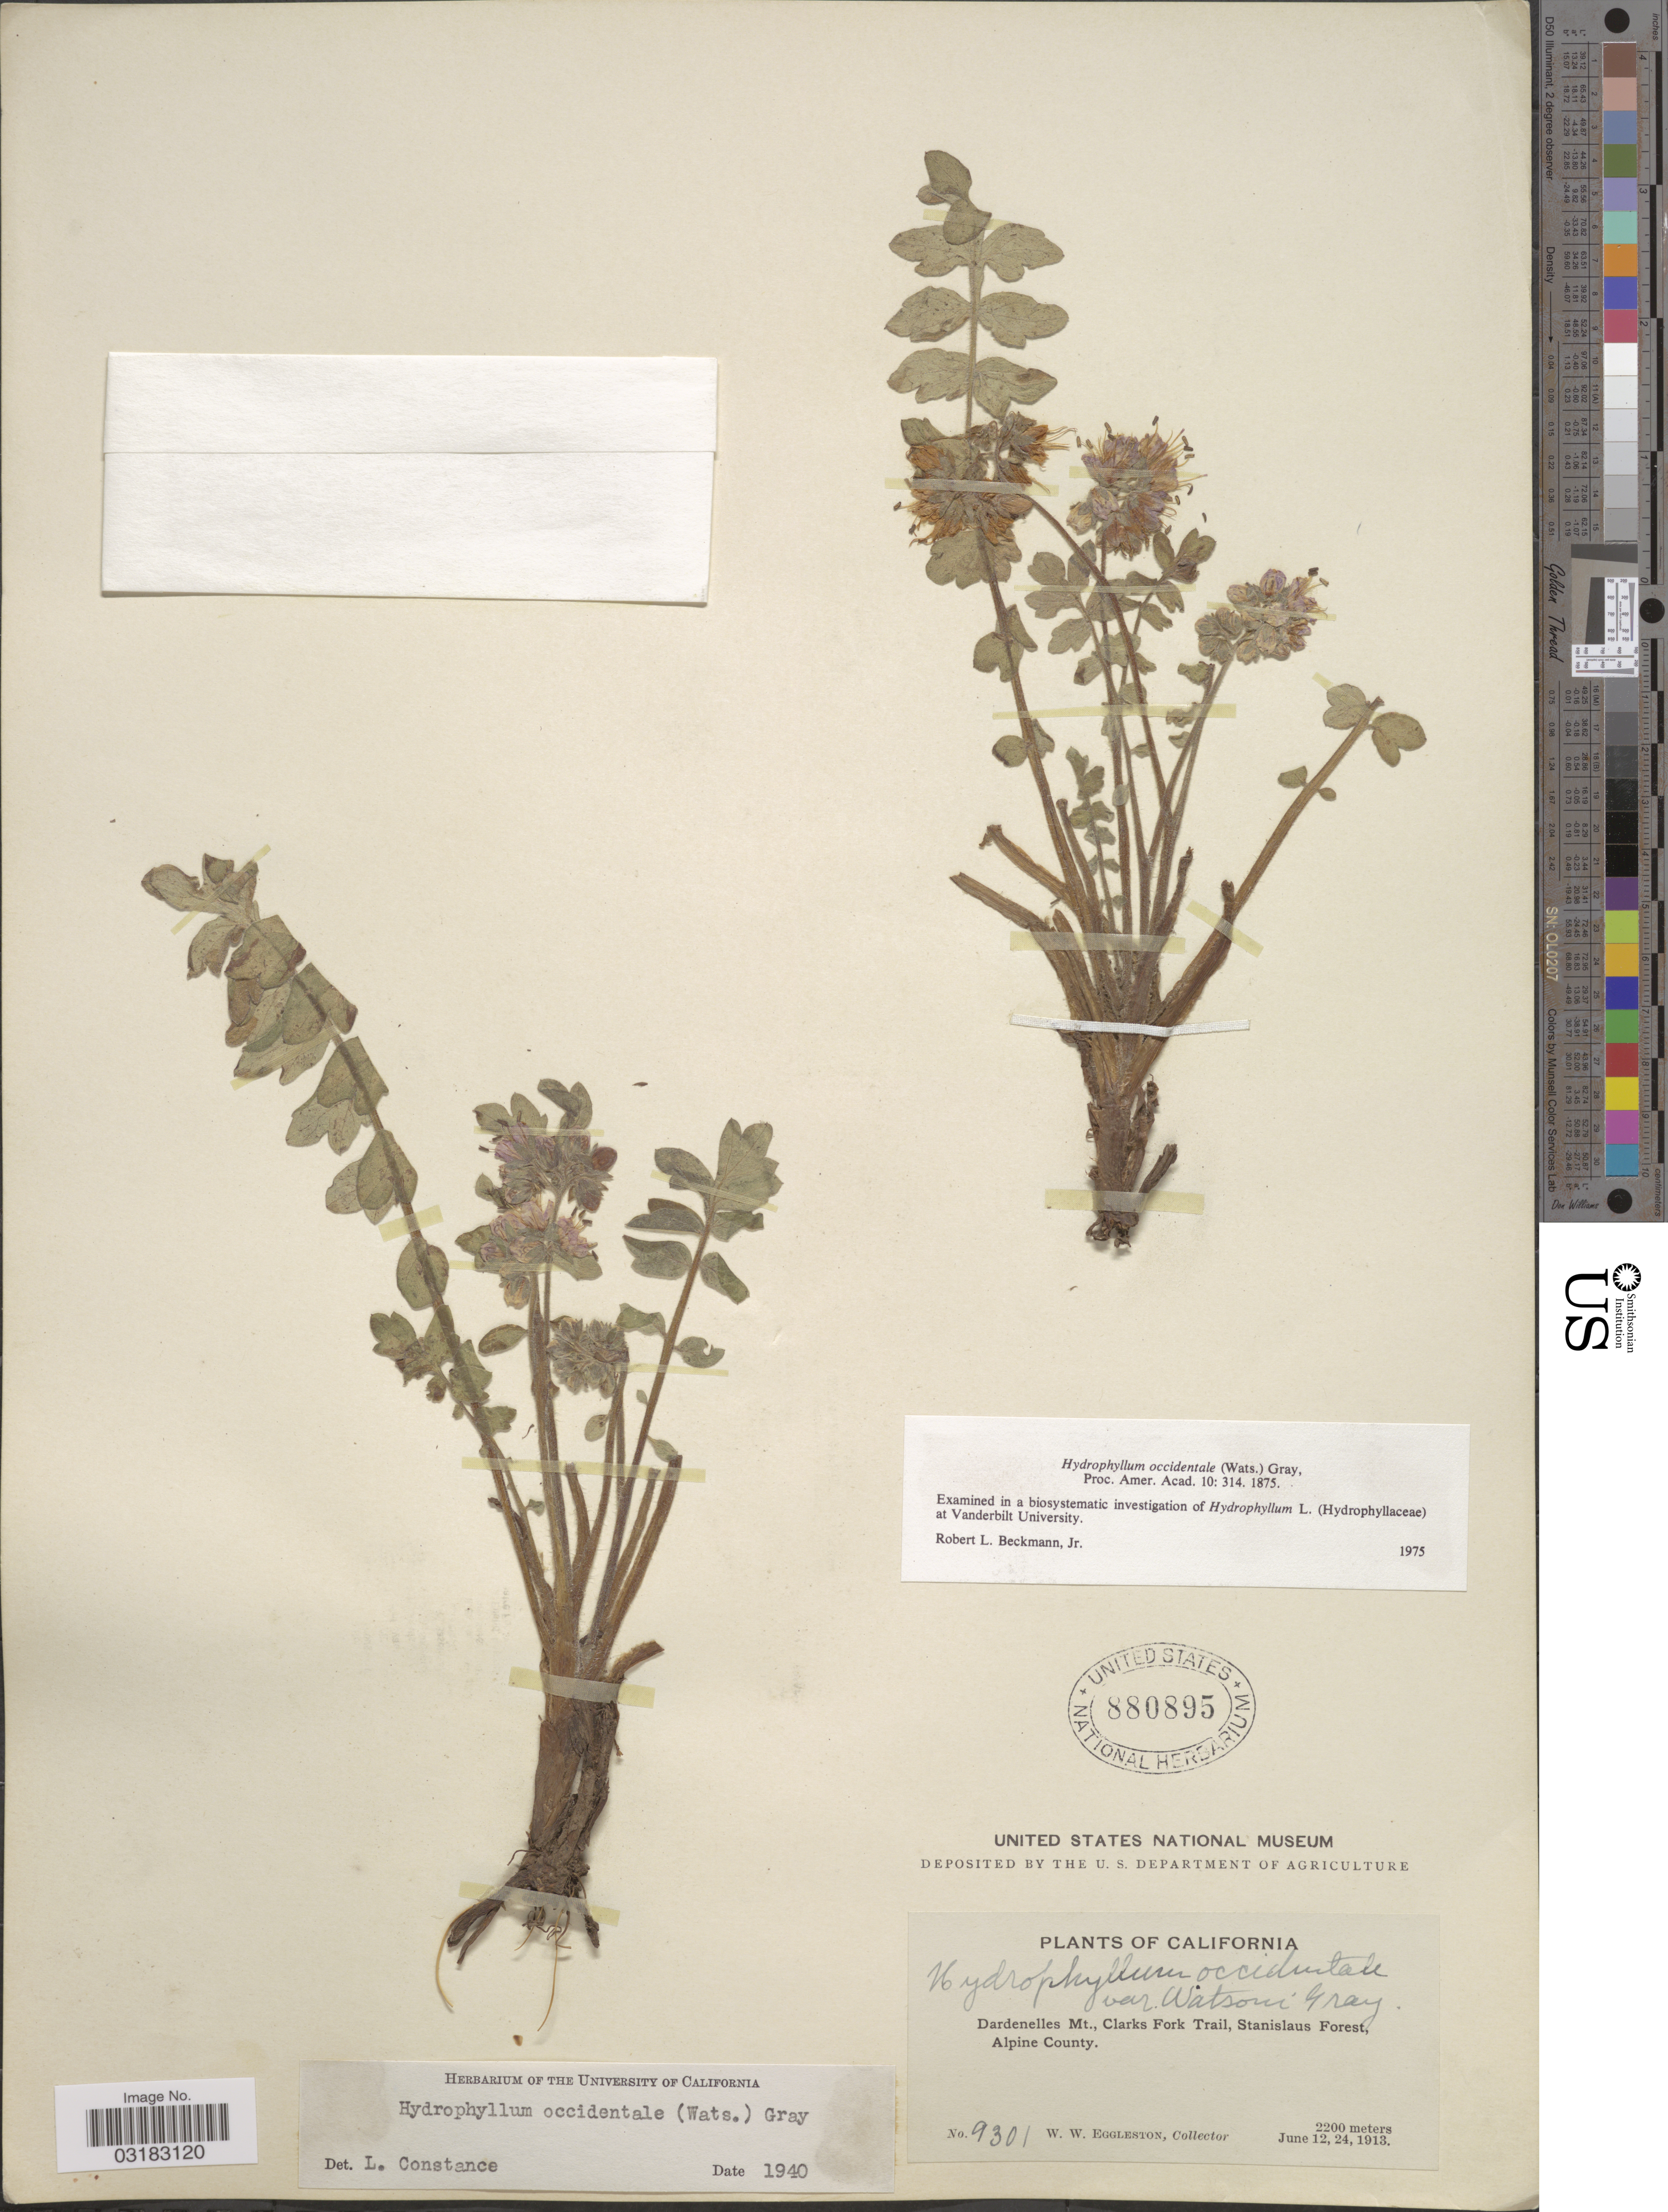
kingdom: Plantae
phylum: Tracheophyta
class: Magnoliopsida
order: Boraginales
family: Hydrophyllaceae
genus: Hydrophyllum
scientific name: Hydrophyllum occidentale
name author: (S. Watson) A. Gray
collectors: W. W. Eggleston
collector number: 9301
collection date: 1913-06-12/1913-06-24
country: United States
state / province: California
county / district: Alpine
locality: Dardenelles Mt., Clarks Fork Trail, Stanislaus Forest, Alpine County.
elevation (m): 2200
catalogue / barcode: US 880895